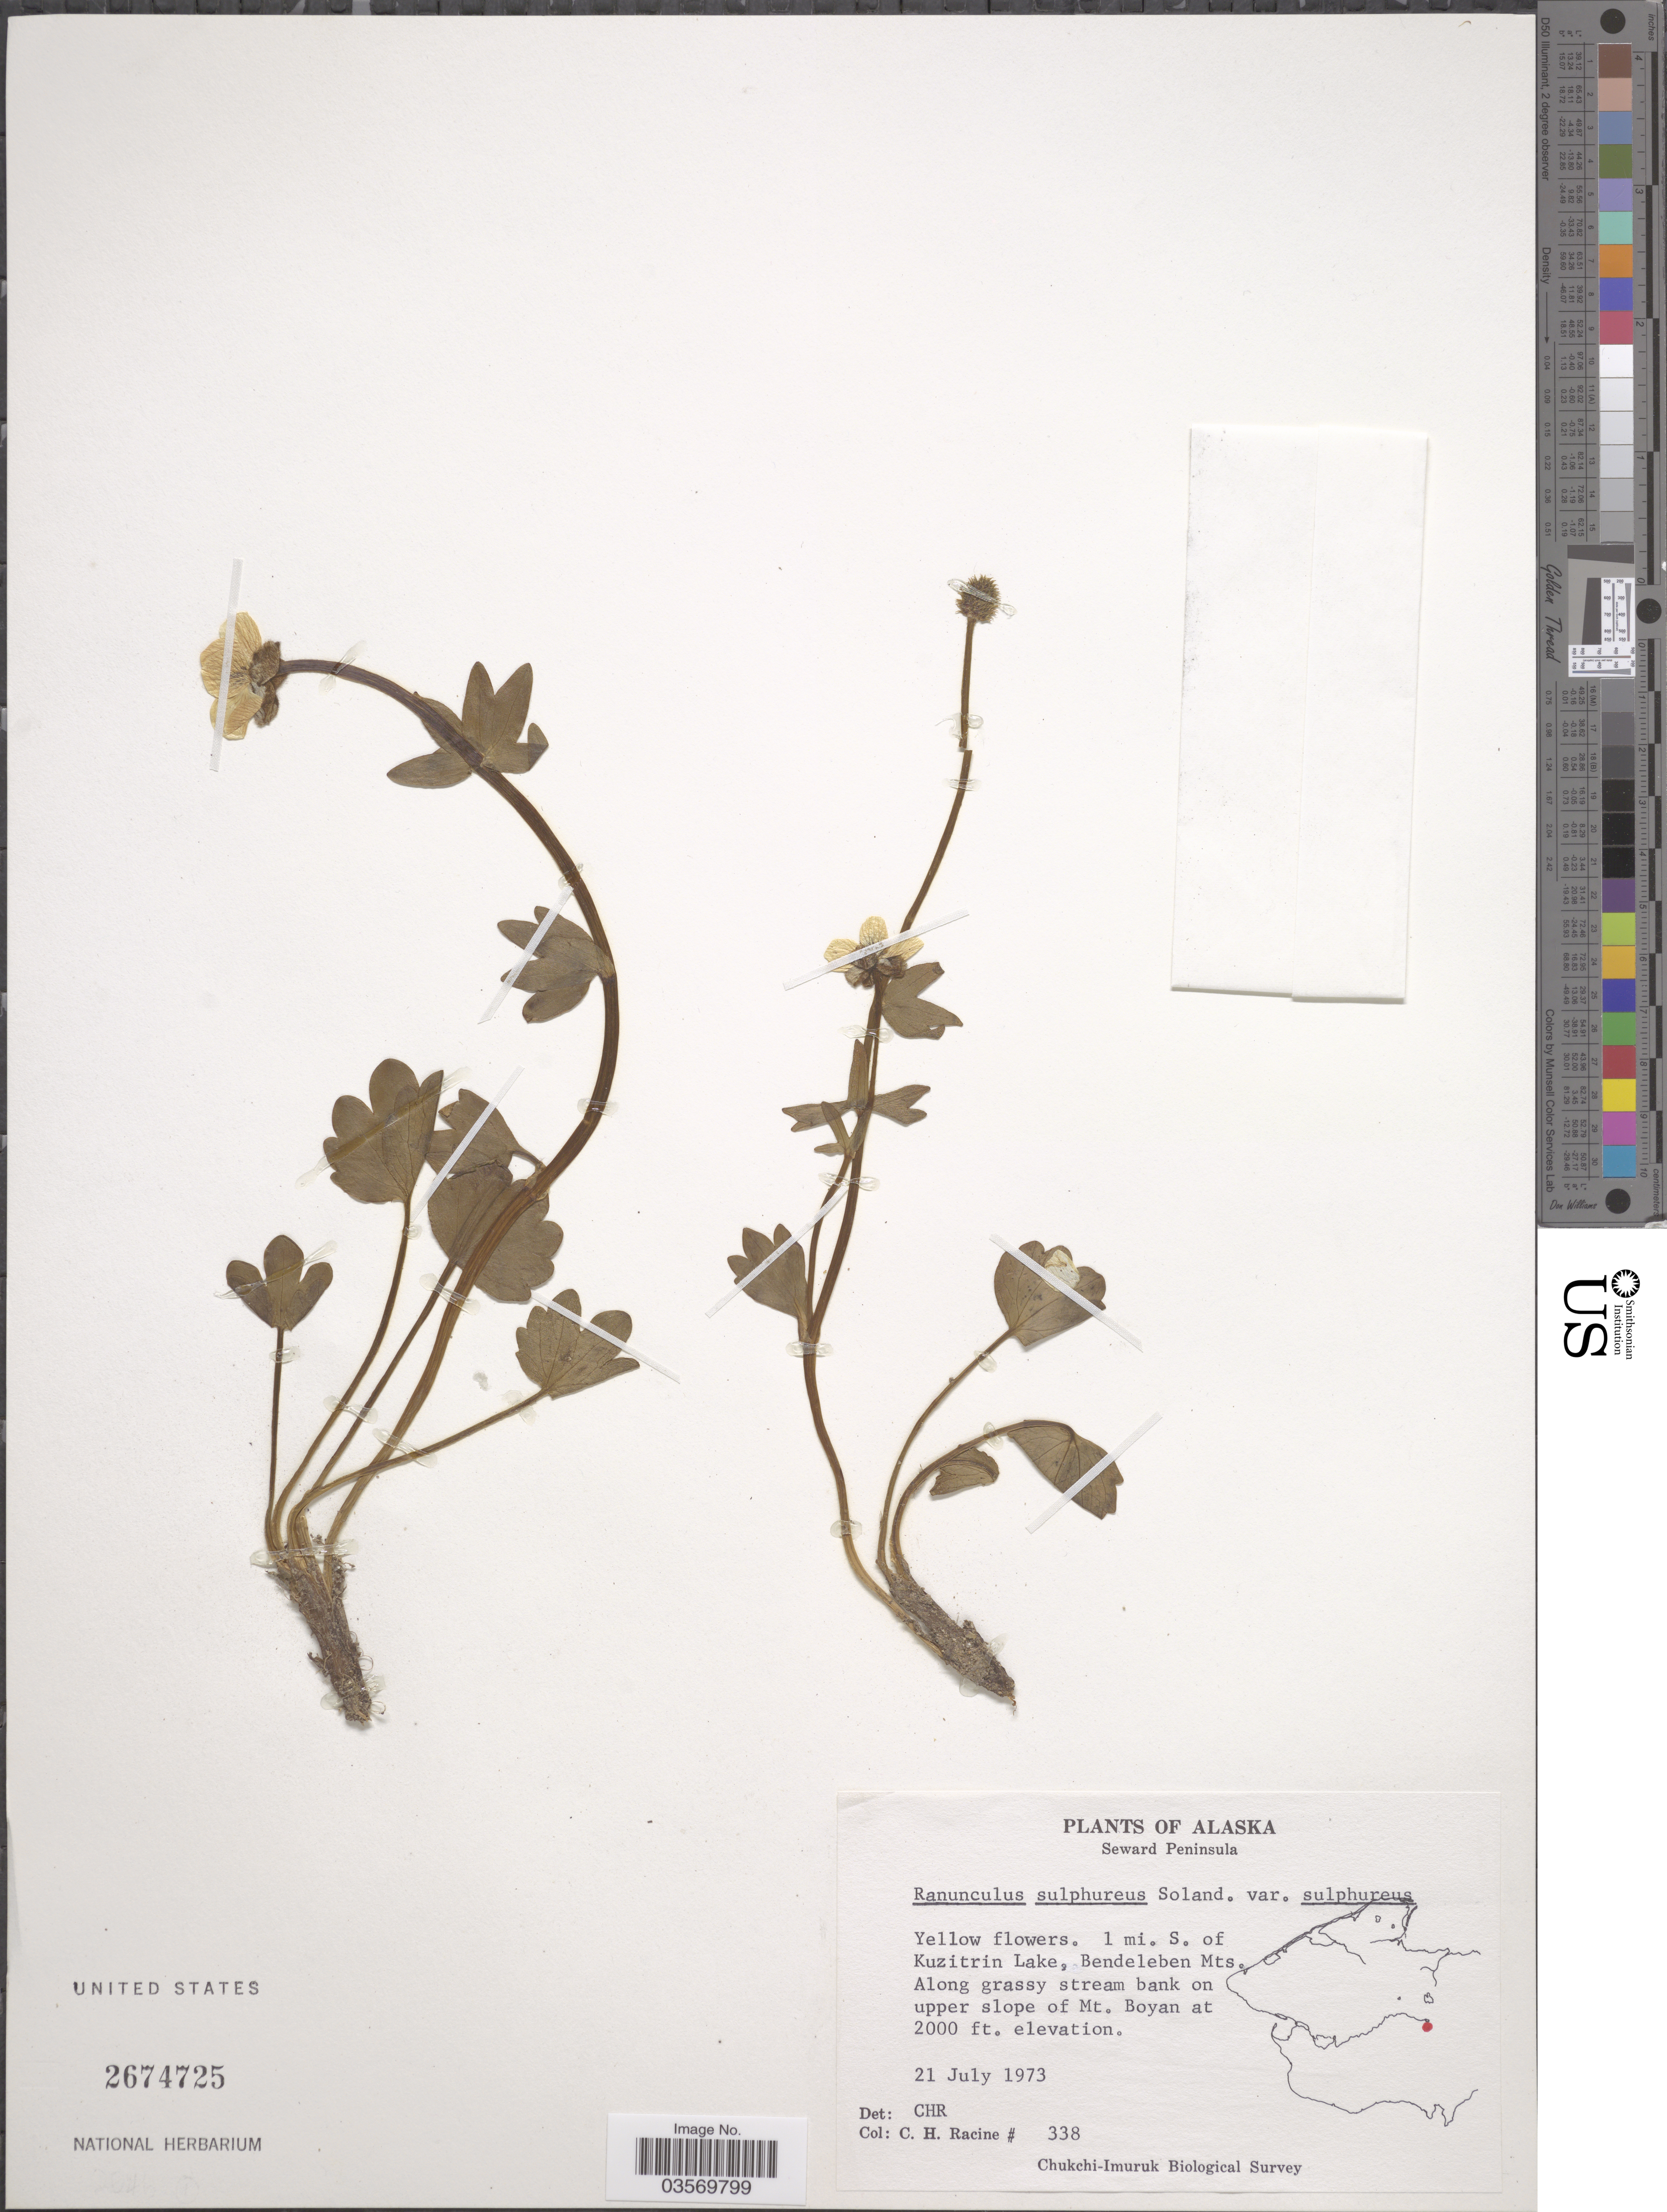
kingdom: Plantae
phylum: Tracheophyta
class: Magnoliopsida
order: Ranunculales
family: Ranunculaceae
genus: Ranunculus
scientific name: Ranunculus sulphureus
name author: Sol.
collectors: C. Racine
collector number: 338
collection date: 1973-07-21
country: United States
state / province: Alaska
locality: Seward Peninsula. 1 mi. S. of Kuzitrin Lake, Bendeleben Mts. Along grassy stream bank on upper slopes of Mt. Boyan.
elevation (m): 610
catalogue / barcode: US 2674725